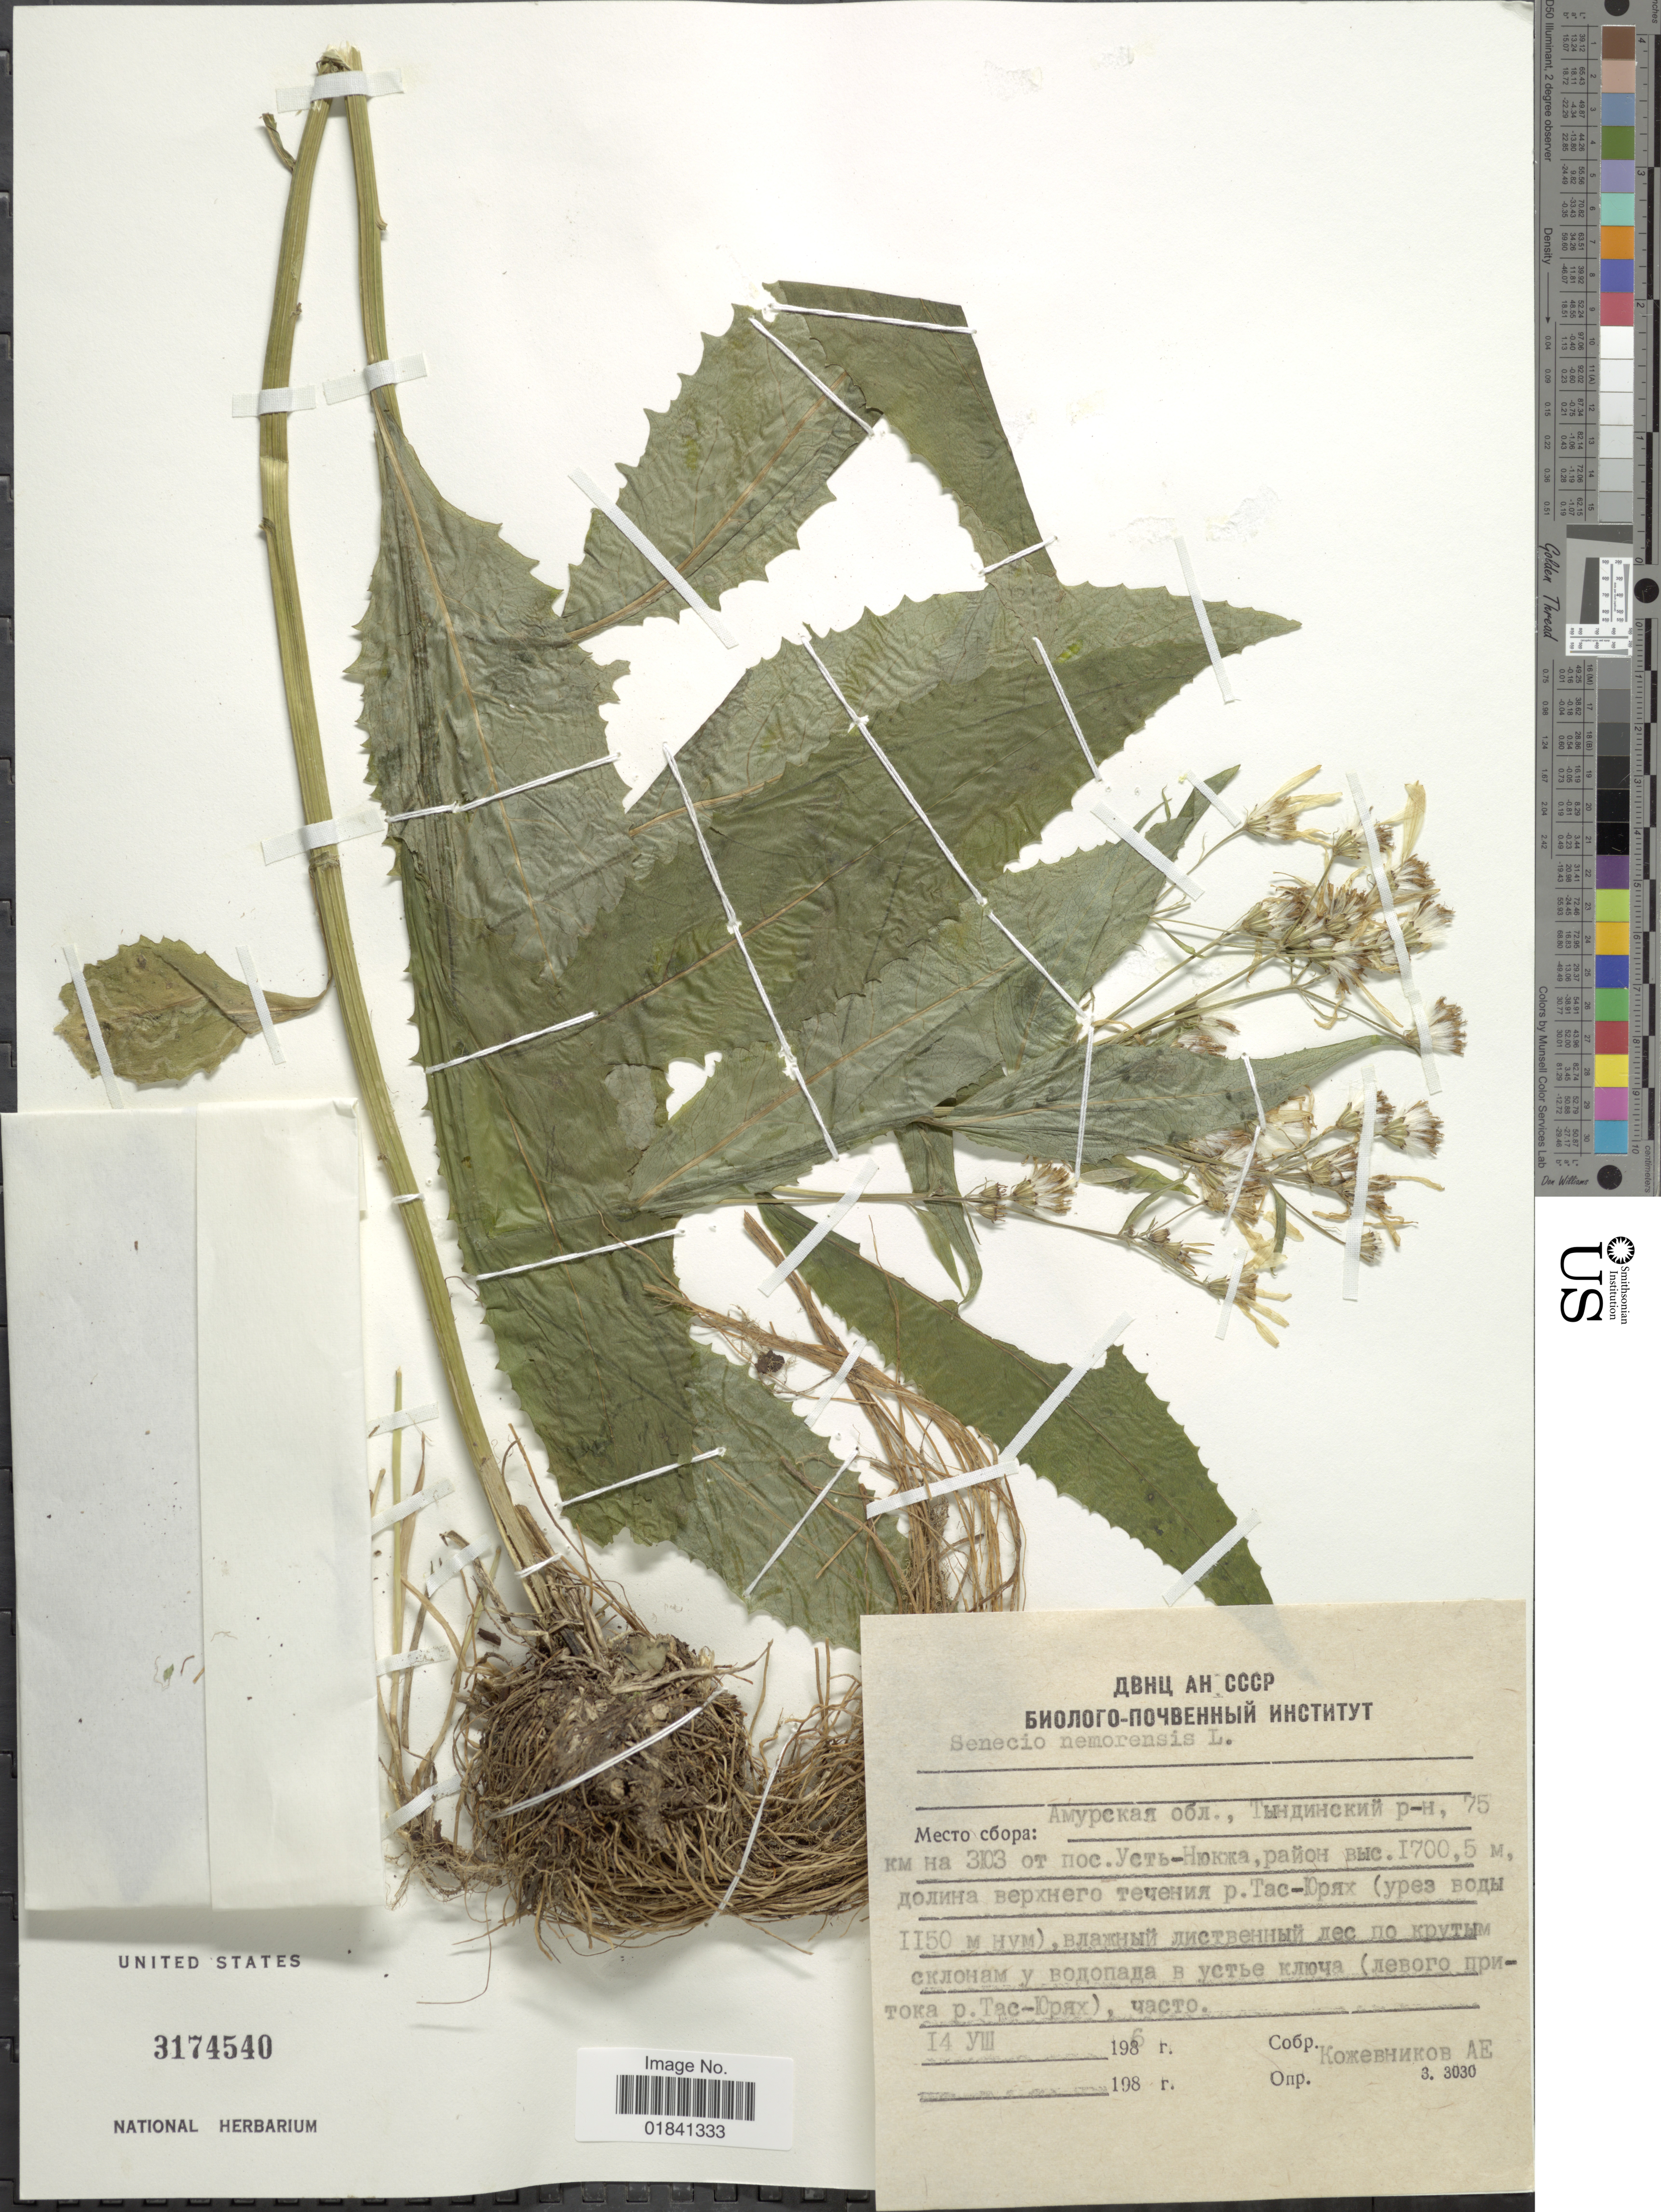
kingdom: Plantae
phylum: Tracheophyta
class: Magnoliopsida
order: Asterales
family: Asteraceae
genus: Senecio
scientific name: Senecio nemorensis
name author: L.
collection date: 1986-08-14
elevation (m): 1700.5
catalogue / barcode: US 3174540